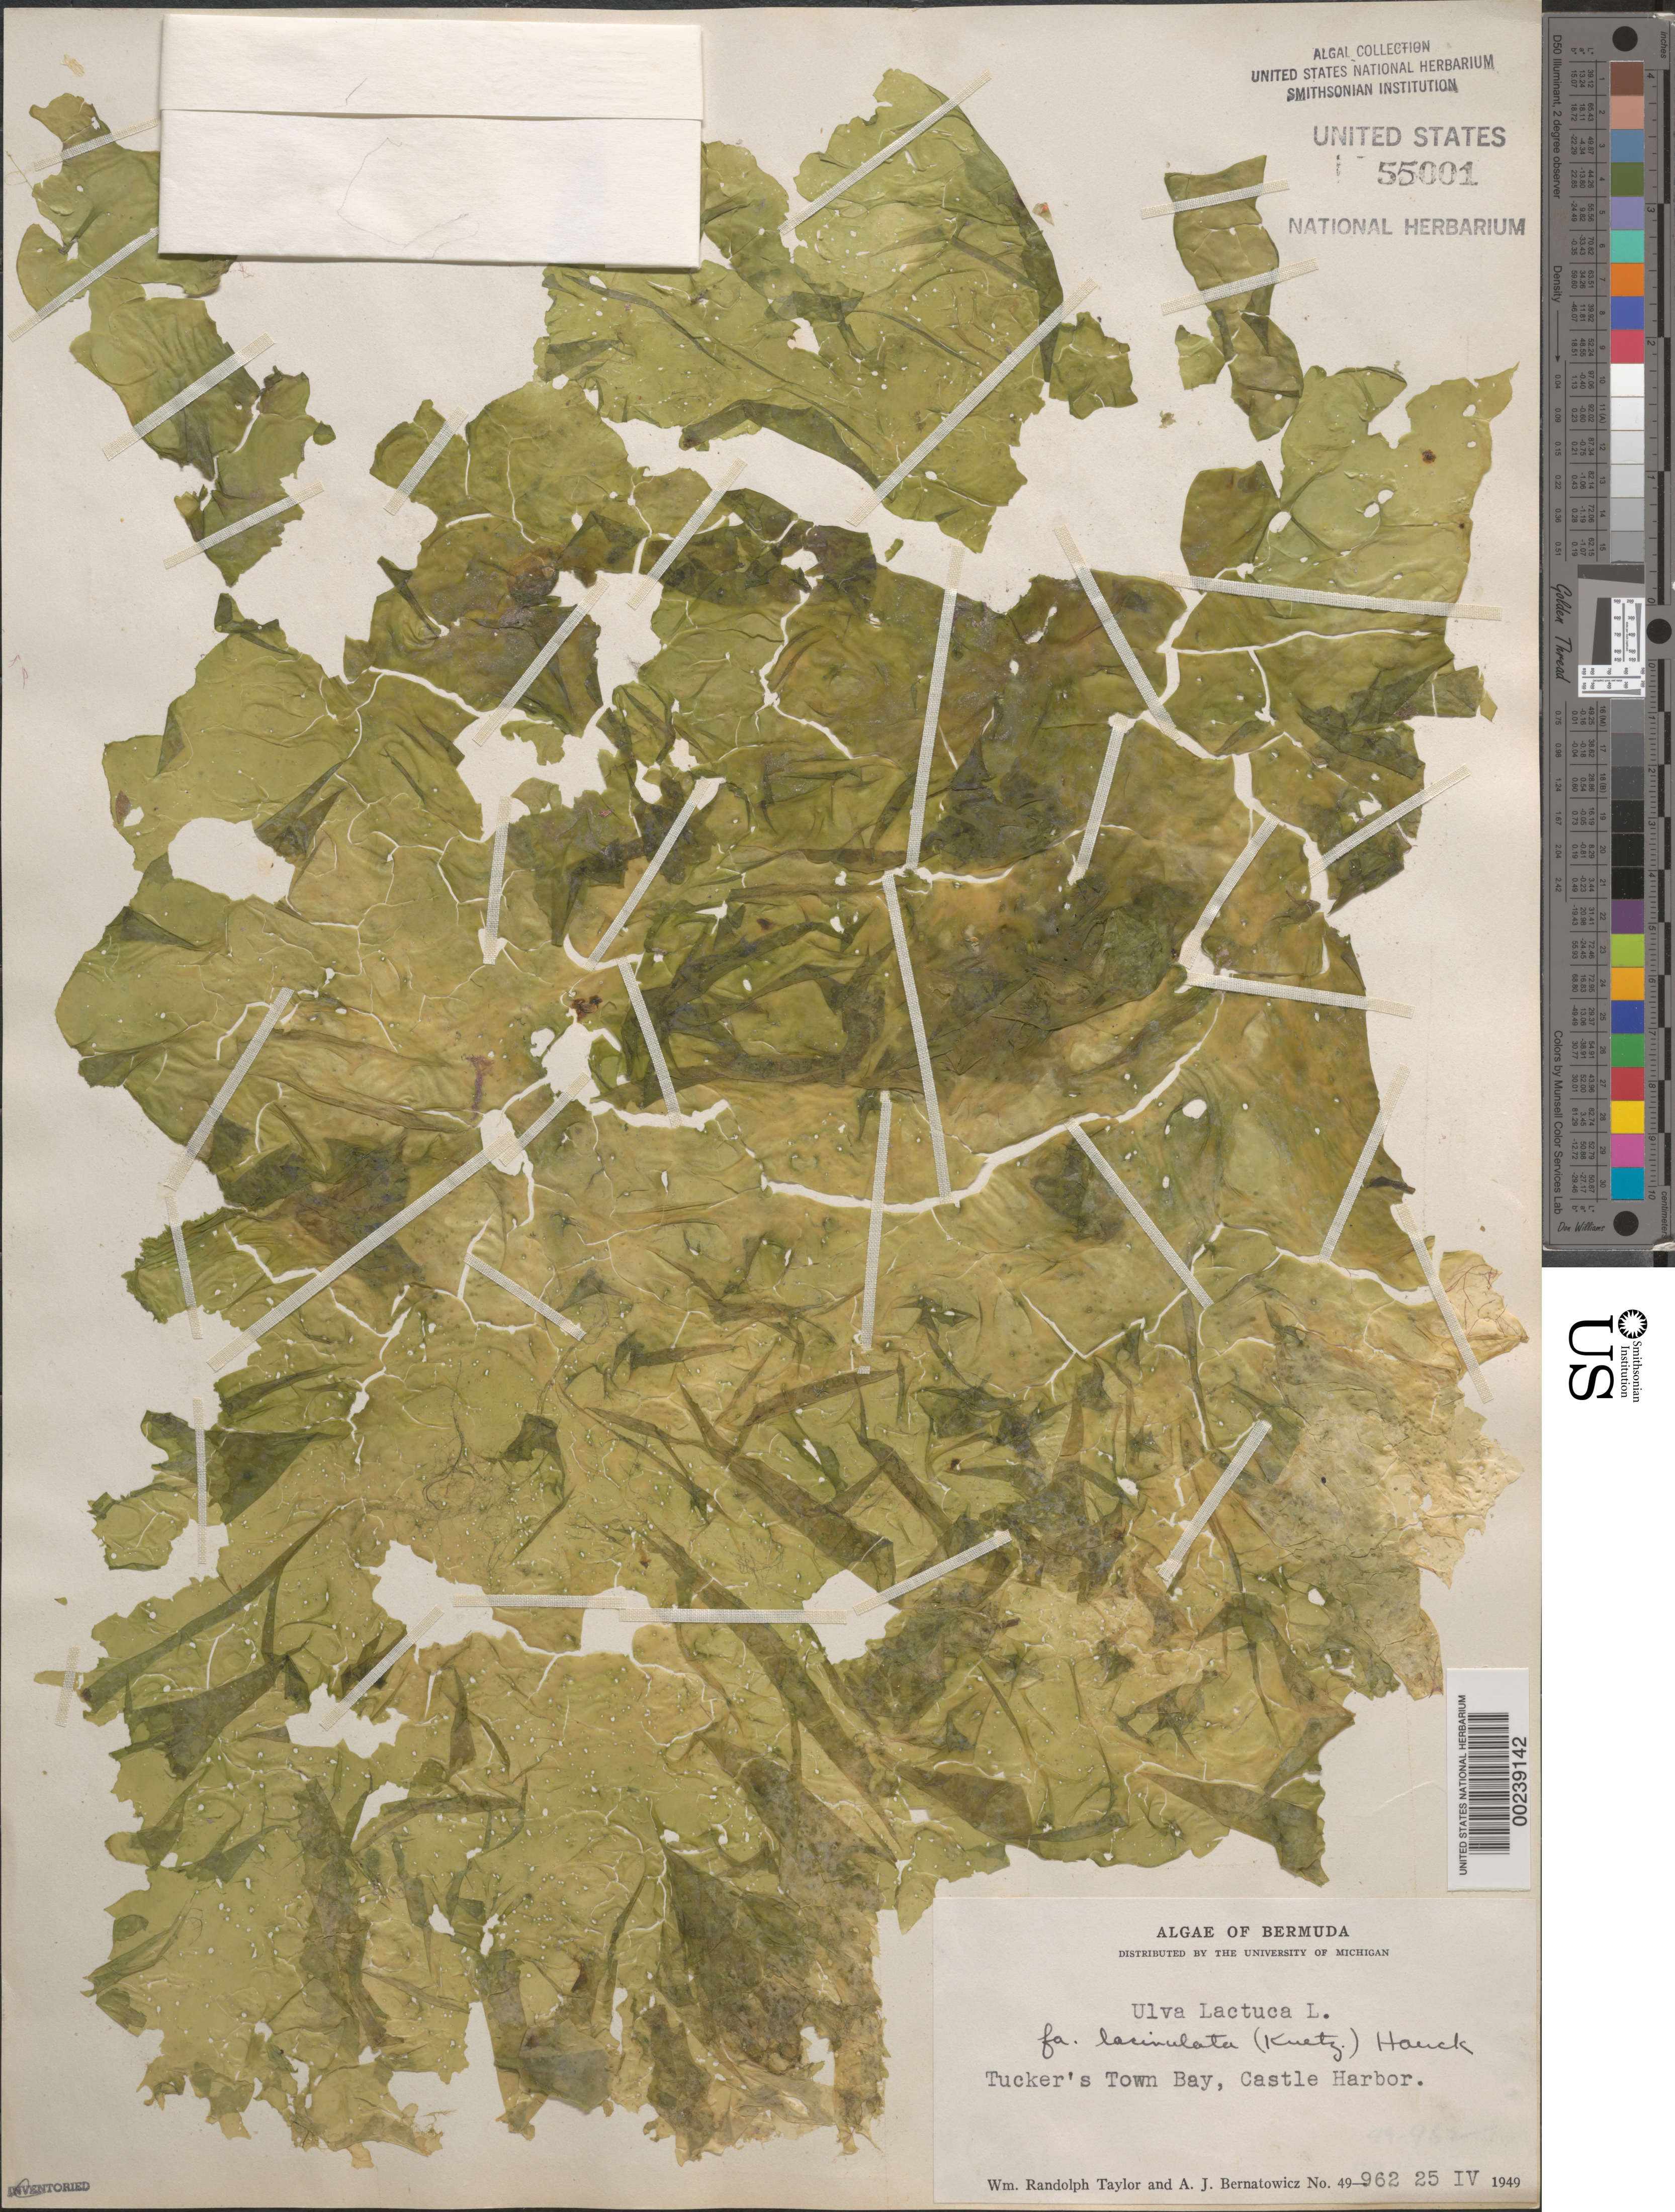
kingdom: Plantae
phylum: Chlorophyta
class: Ulvophyceae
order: Ulvales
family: Ulvaceae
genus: Ulva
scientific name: Ulva lactuca f. lacinulata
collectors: W. R. Taylor & A. Bernatowicz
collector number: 49-962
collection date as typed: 25 Apr 1949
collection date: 1949-04-25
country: Bermuda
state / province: Saint George's (parish)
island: Bermuda Island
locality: Castle Harbor, Tucker's Town Bay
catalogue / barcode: US 55001